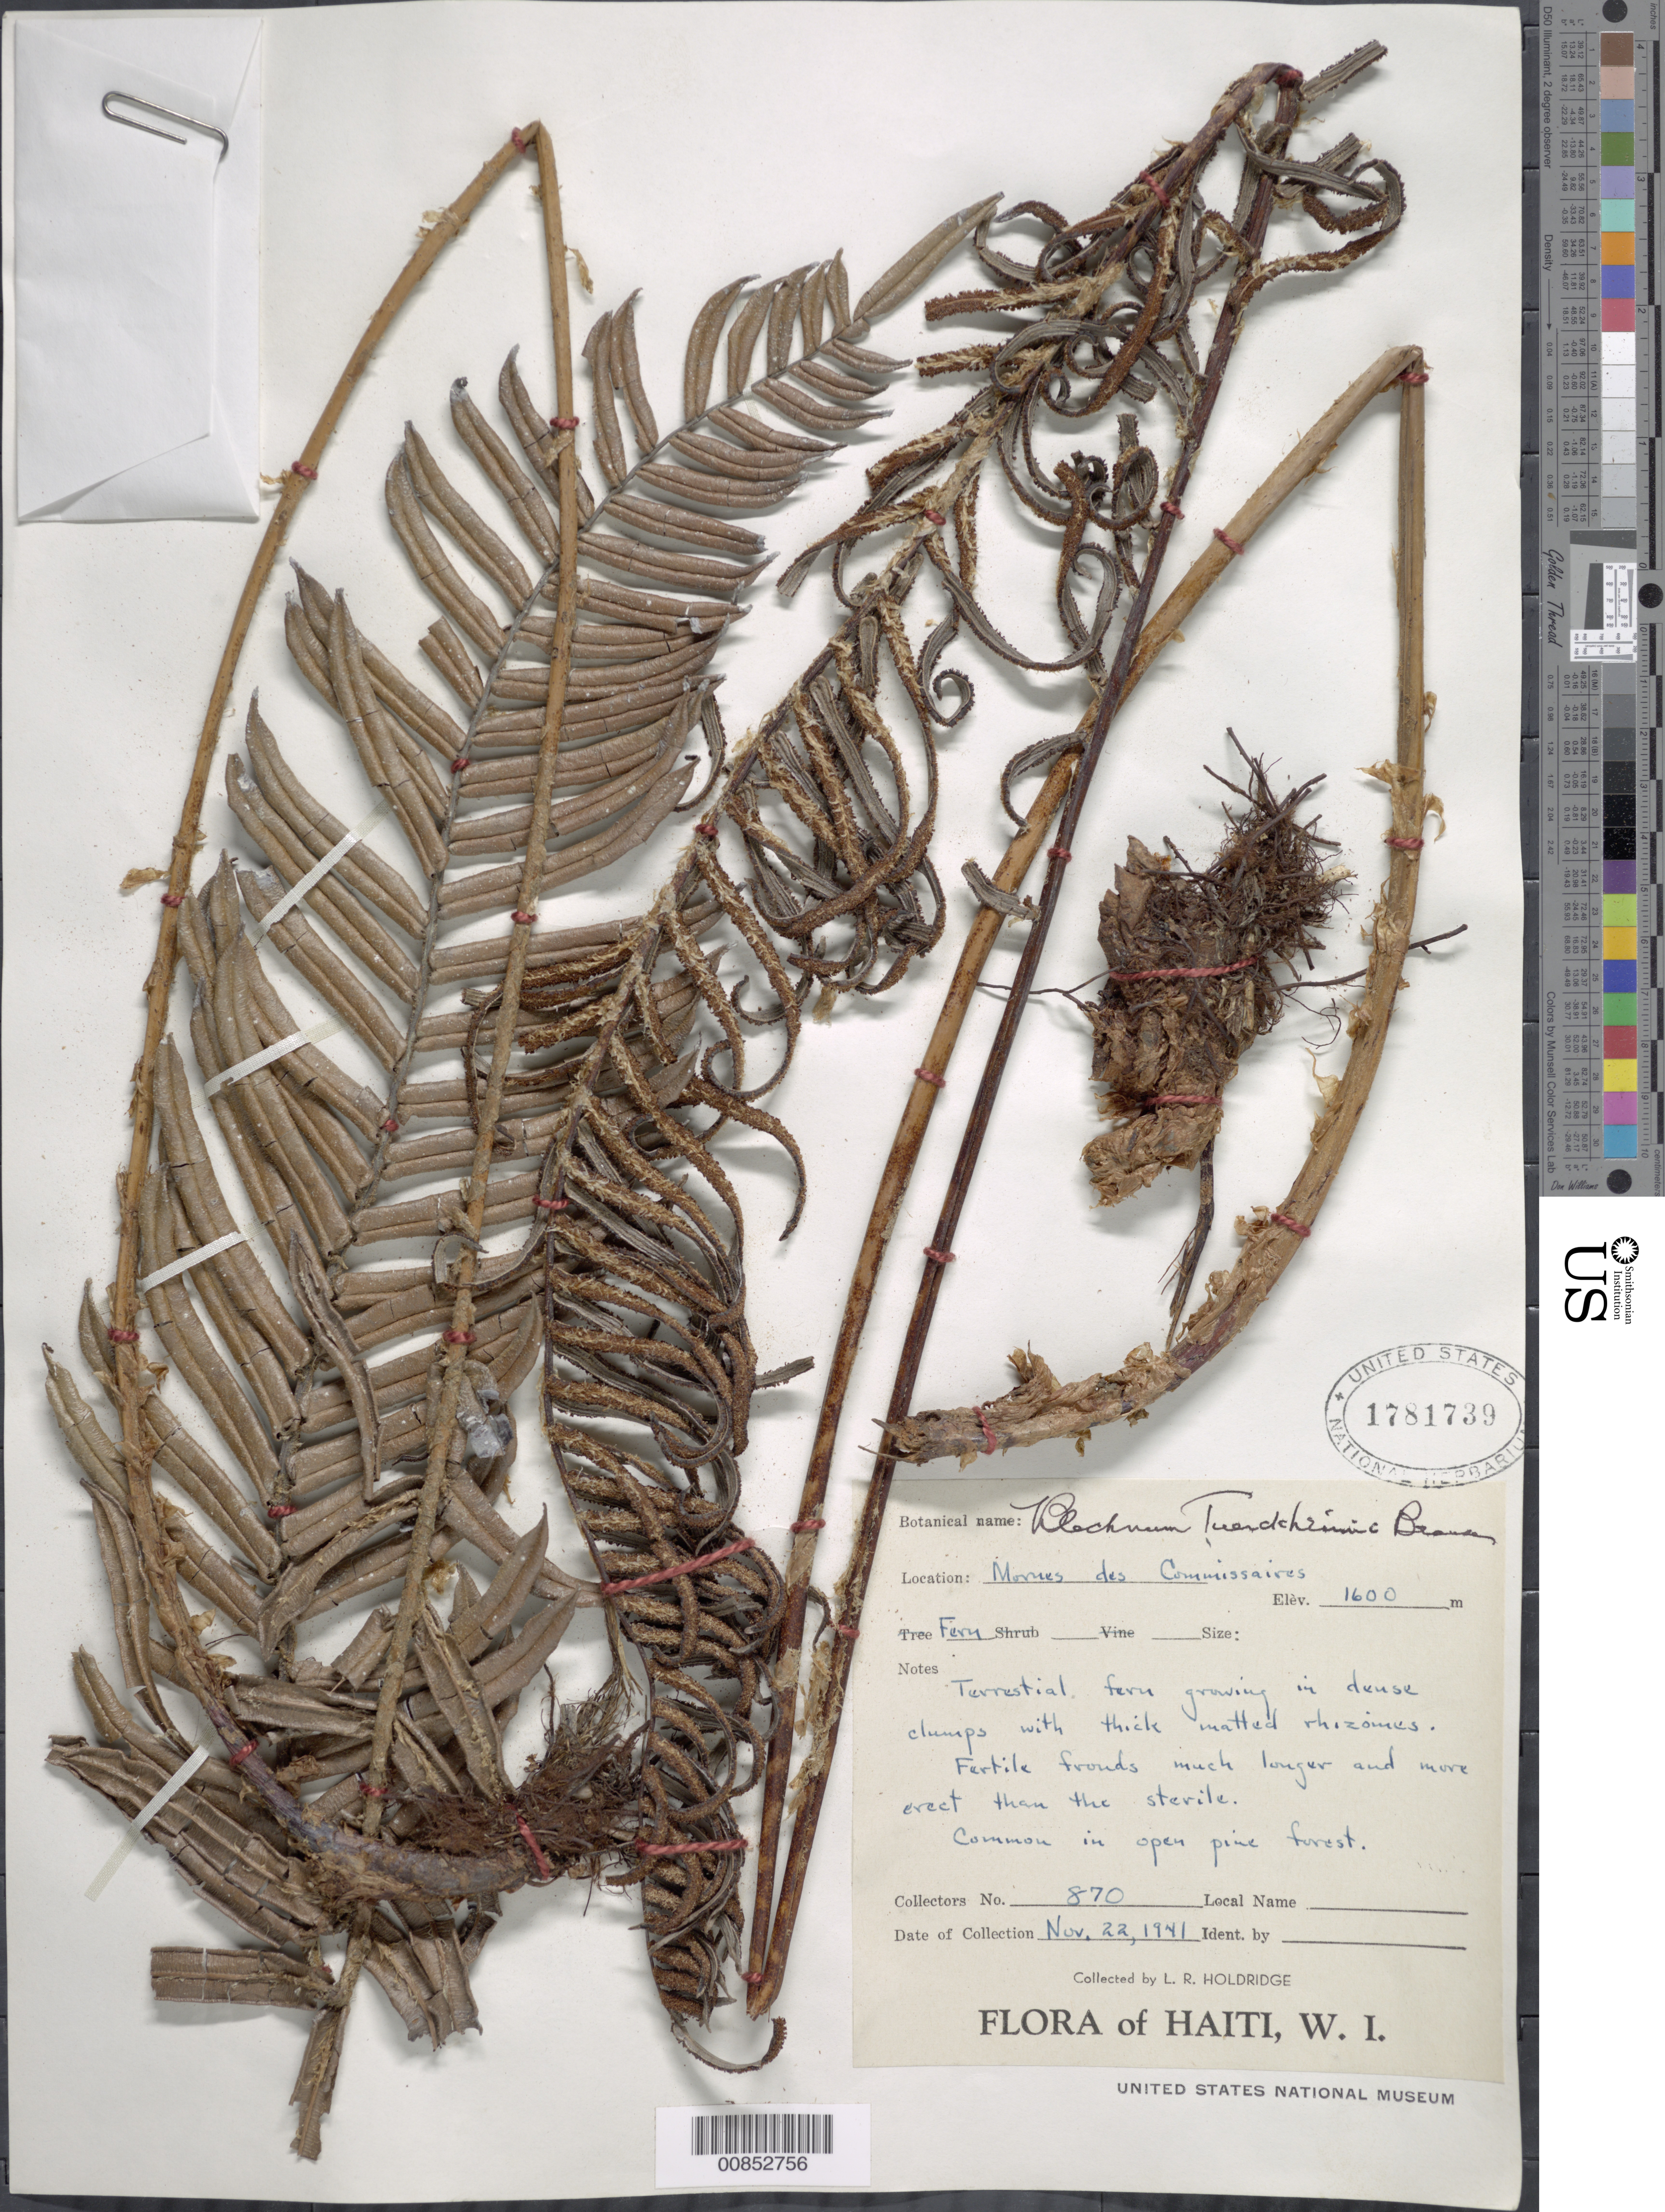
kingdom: Plantae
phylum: Tracheophyta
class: Polypodiopsida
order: Polypodiales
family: Blechnaceae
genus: Blechnum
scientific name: Blechnum tuerckheimii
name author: Brause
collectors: L. Holdridge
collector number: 870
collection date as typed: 22 Nov 1941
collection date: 1941-11-22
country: Haiti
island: Hispaniola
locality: Mornes des Commissaires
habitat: Open pine forest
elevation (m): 1600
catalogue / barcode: US 1781739